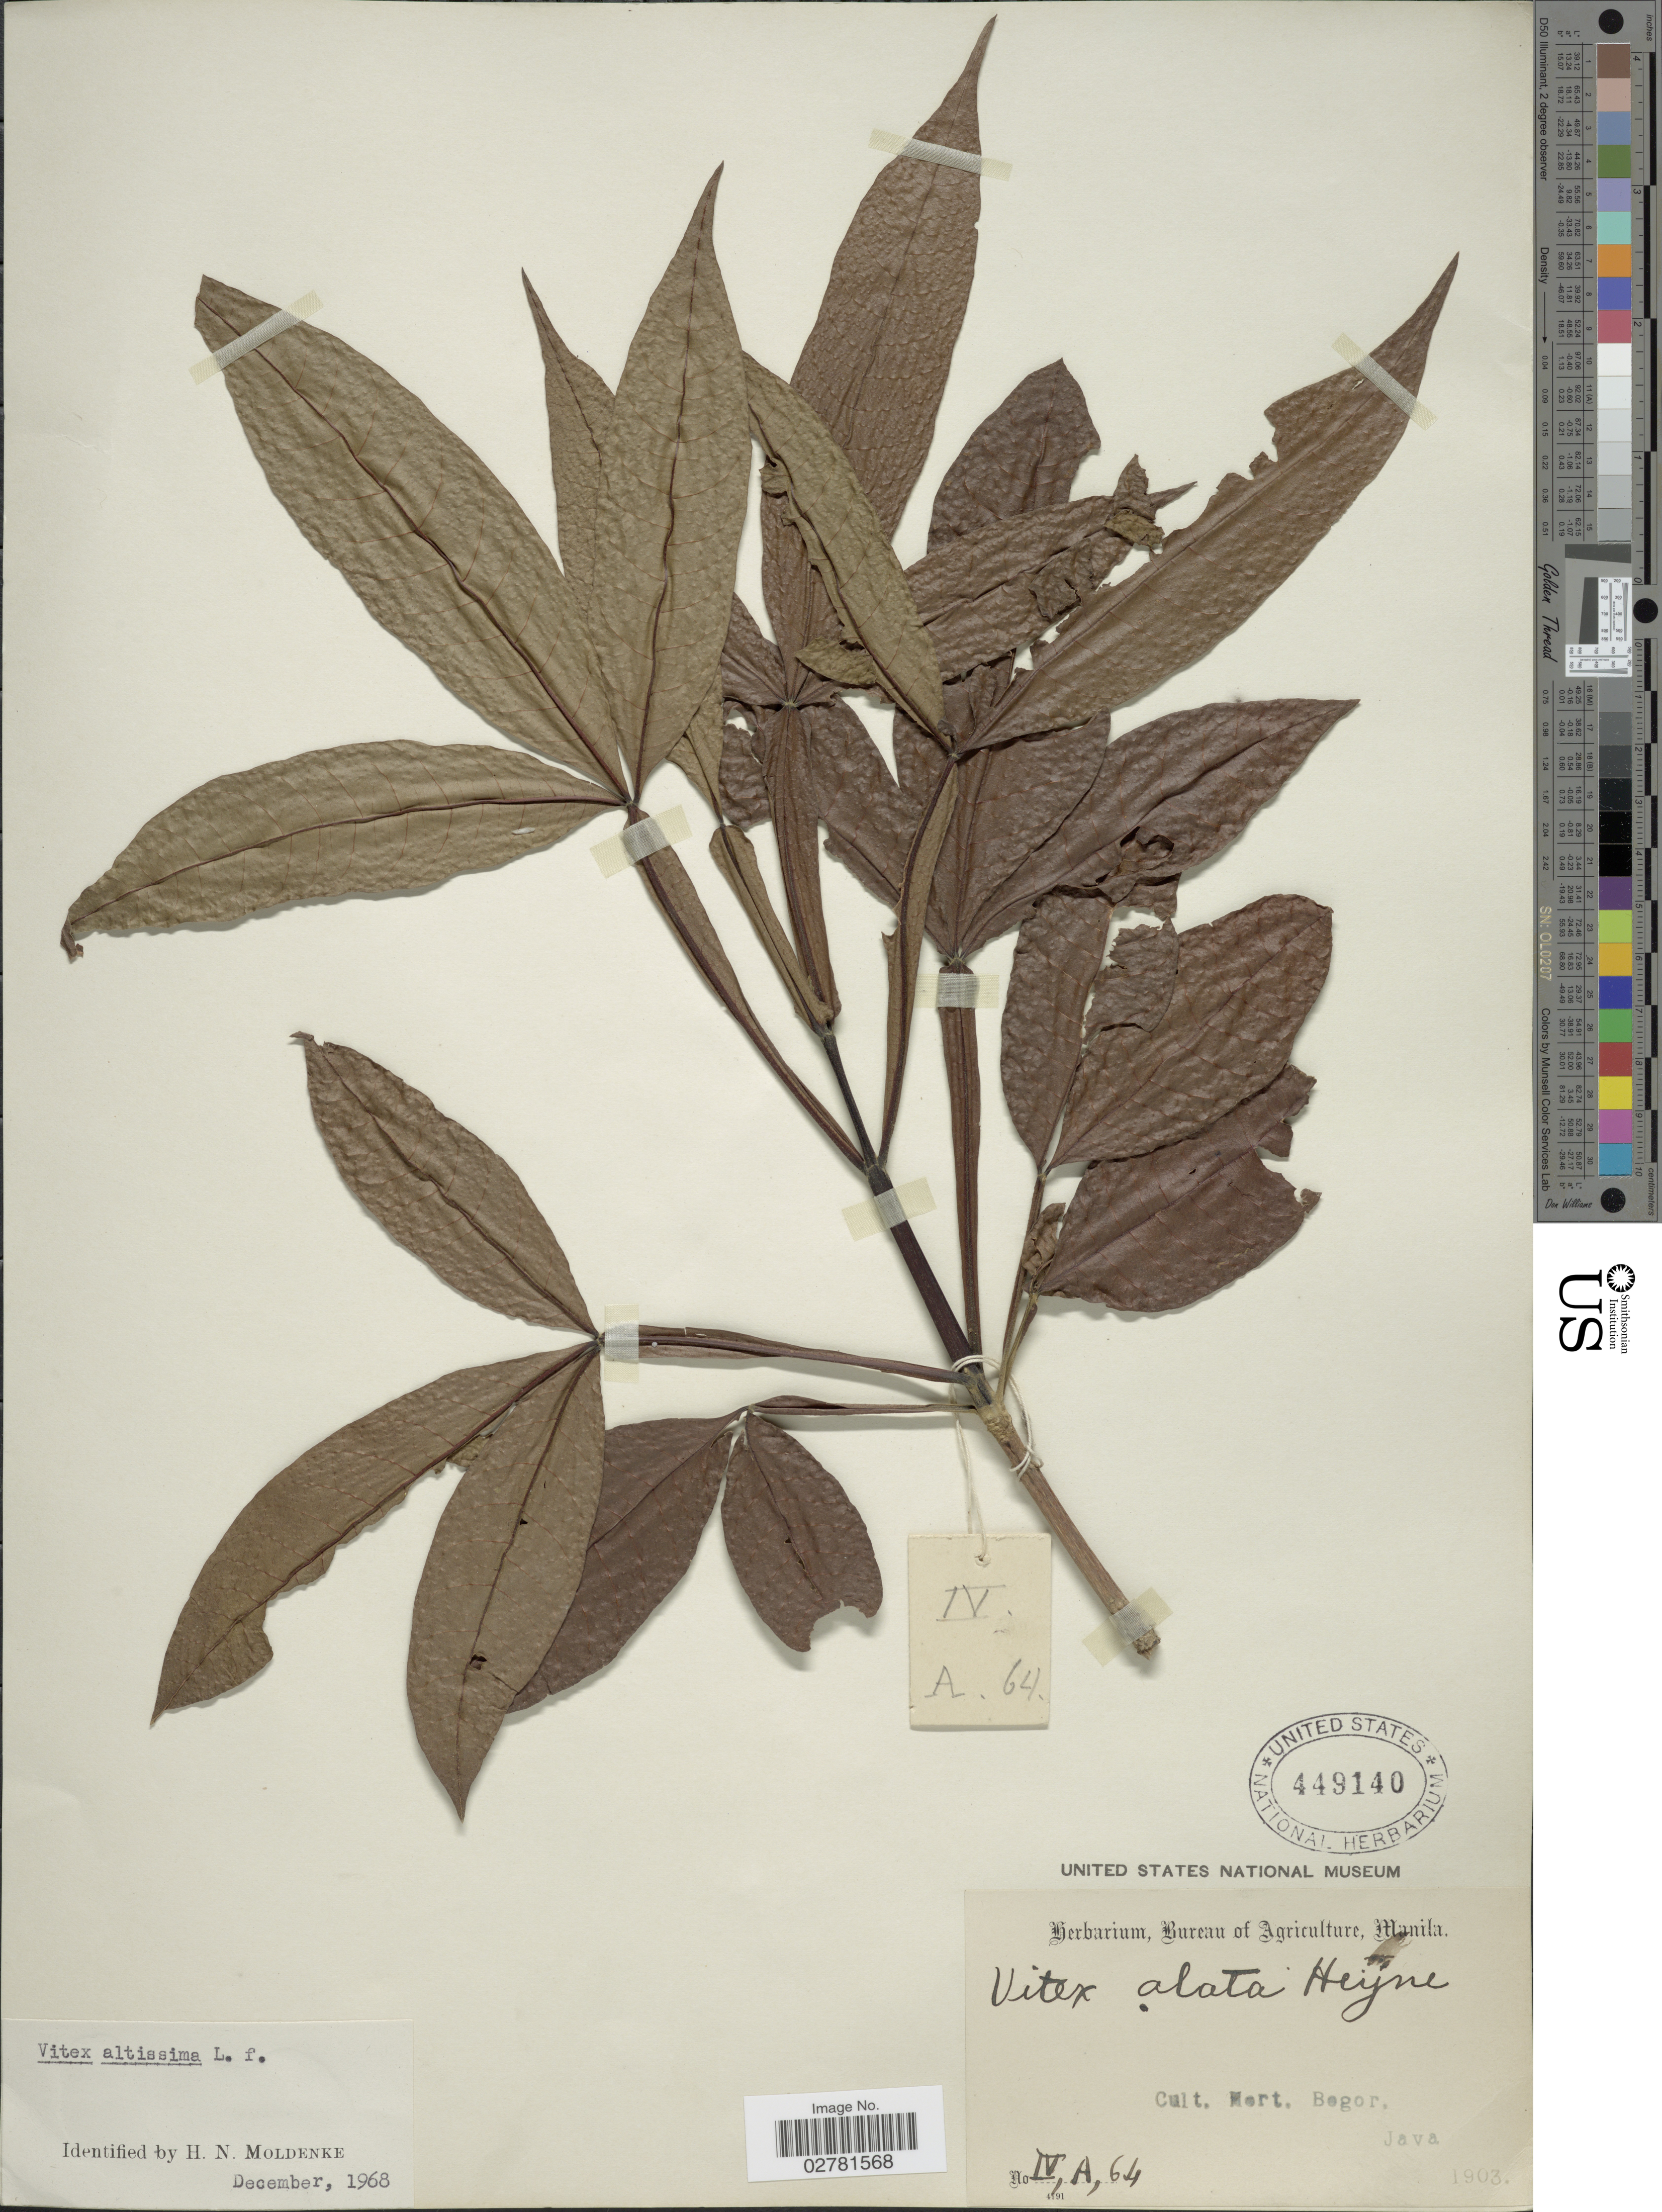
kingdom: Plantae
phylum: Tracheophyta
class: Magnoliopsida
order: Lamiales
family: Lamiaceae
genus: Vitex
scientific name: Vitex altissima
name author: L. f.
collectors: Ex herb. Bureau of Agriculture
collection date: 1903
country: Indonesia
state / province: Java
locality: Cult. Hort. Bogor. IV, A, 64.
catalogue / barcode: US 449140